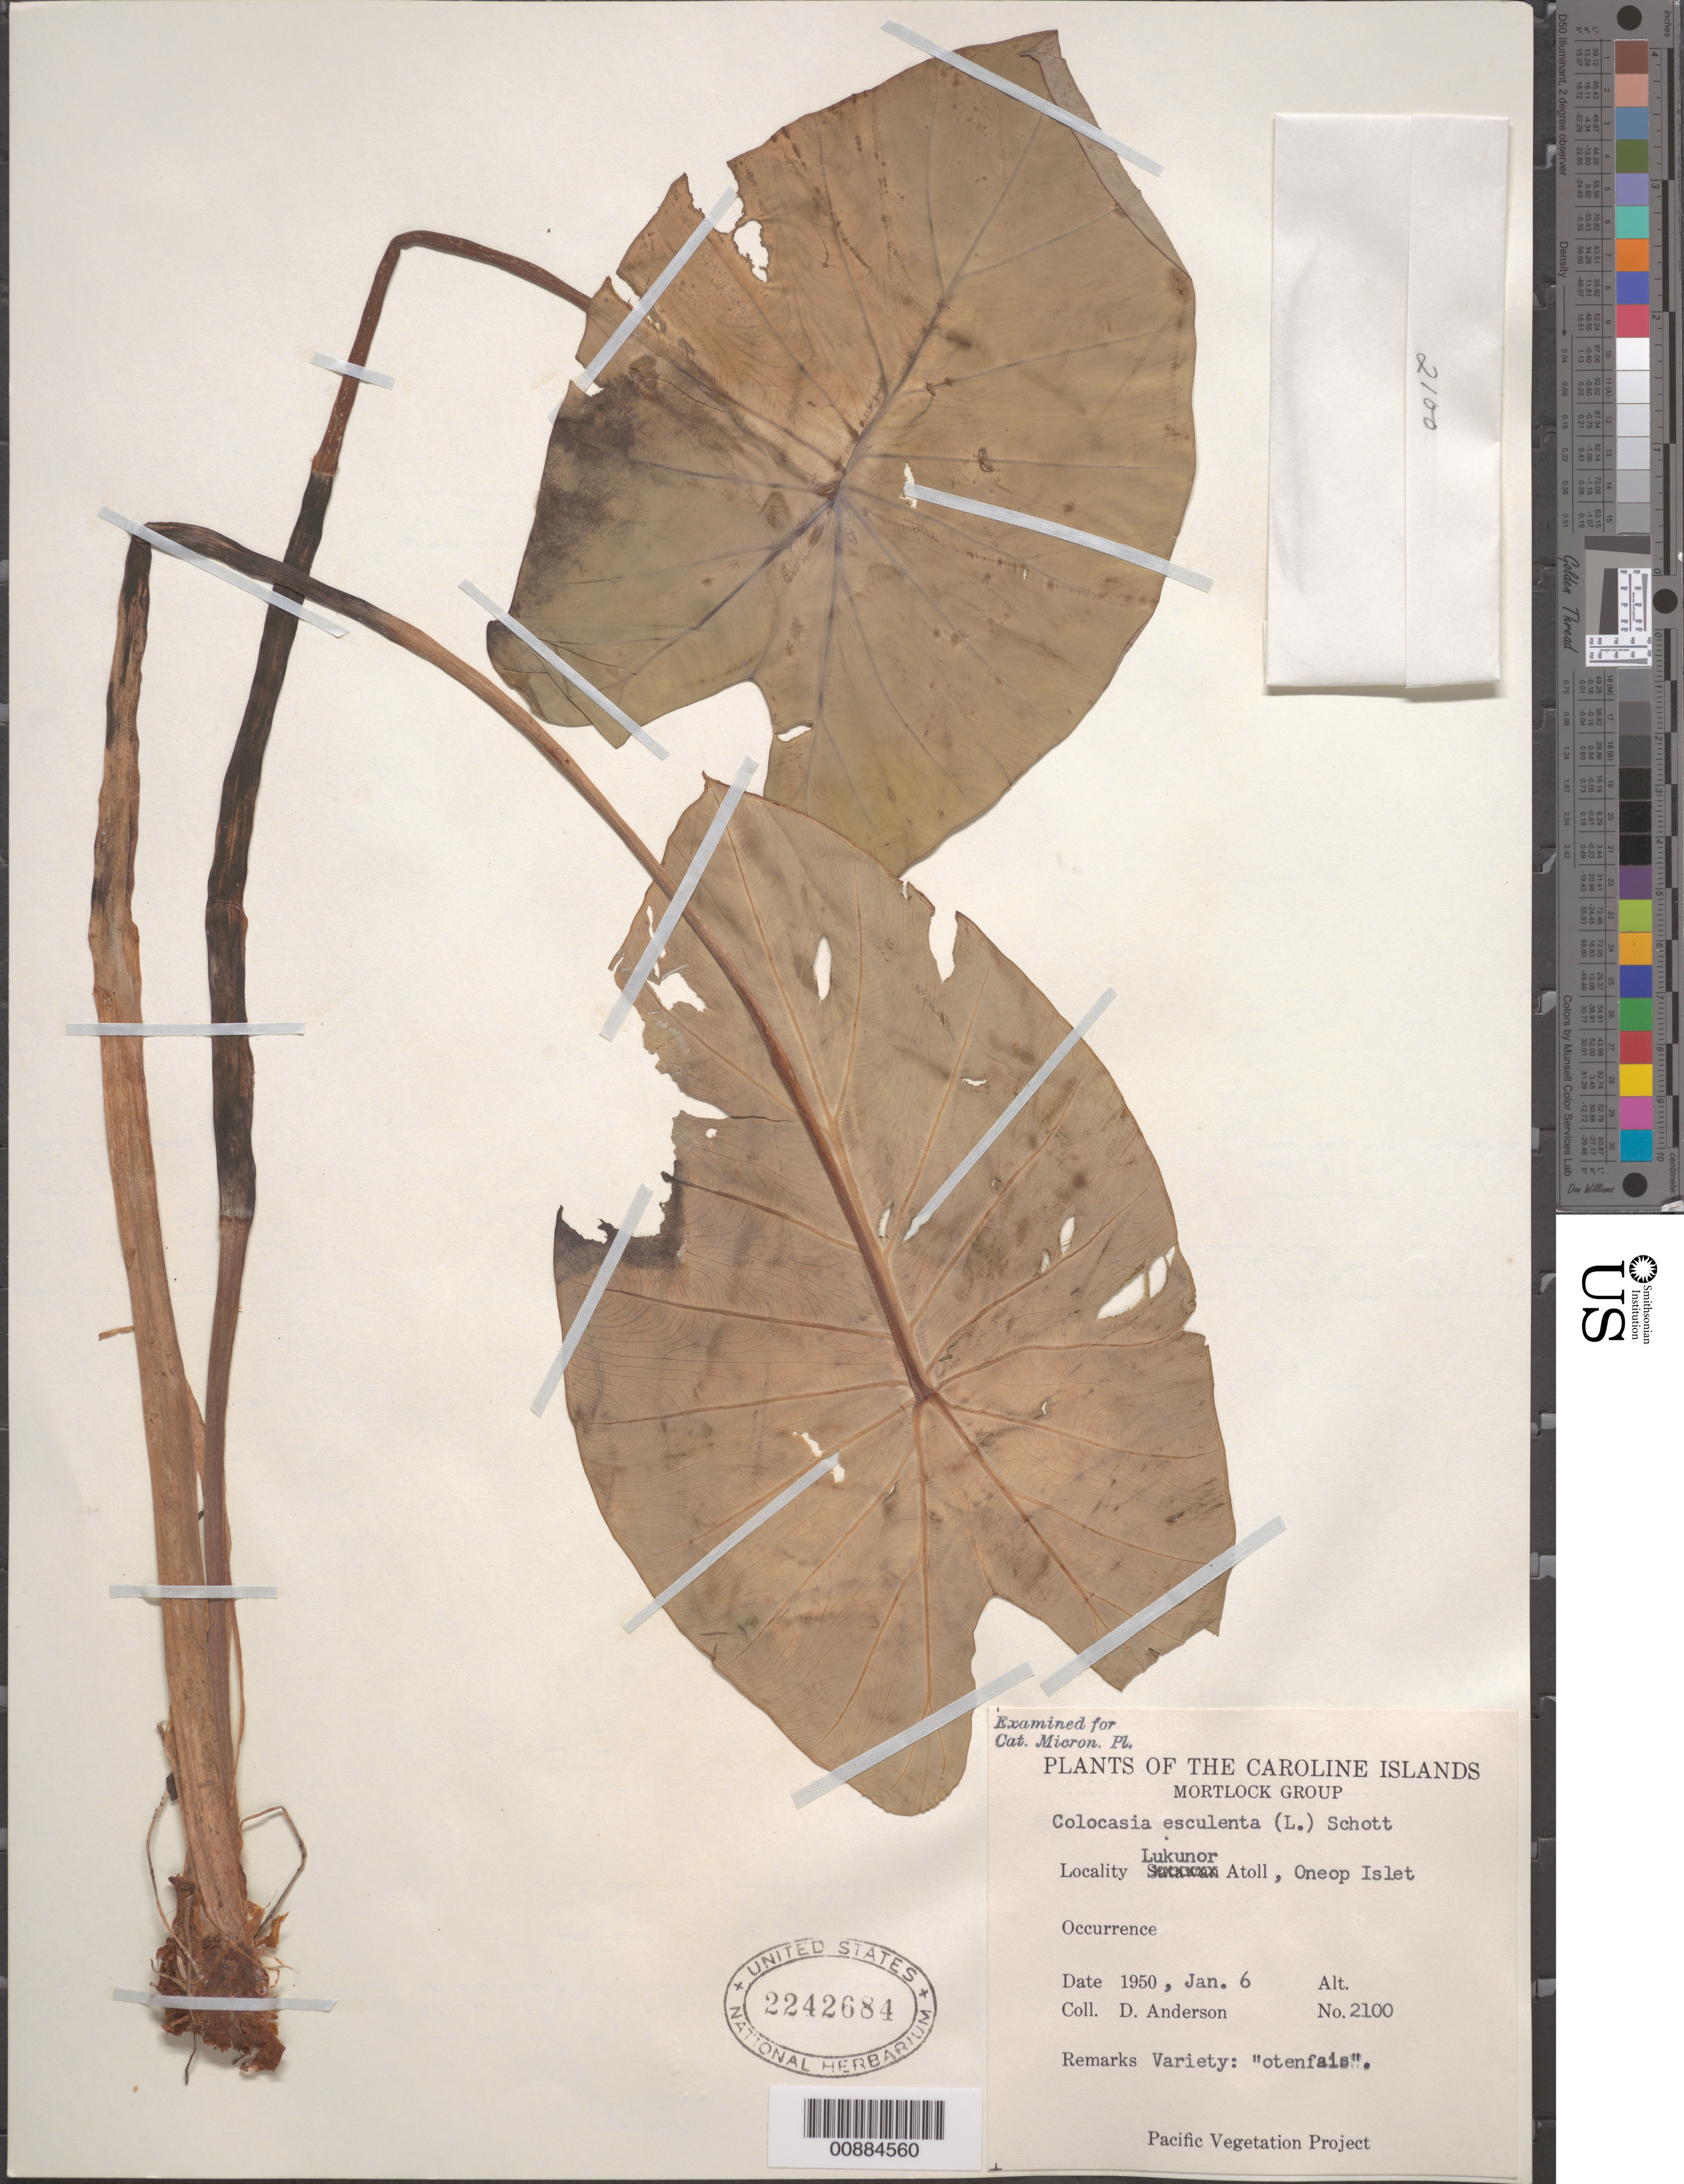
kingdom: Plantae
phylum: Tracheophyta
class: Liliopsida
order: Alismatales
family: Araceae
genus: Colocasia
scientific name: Colocasia esculenta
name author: (L.) Schott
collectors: D. Anderson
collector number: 2100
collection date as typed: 06 Jan 1950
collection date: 1950-01-06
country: Micronesia, Federated States of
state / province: Truk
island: Lukunor Atoll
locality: Oneop Islet.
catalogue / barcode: US 2242684